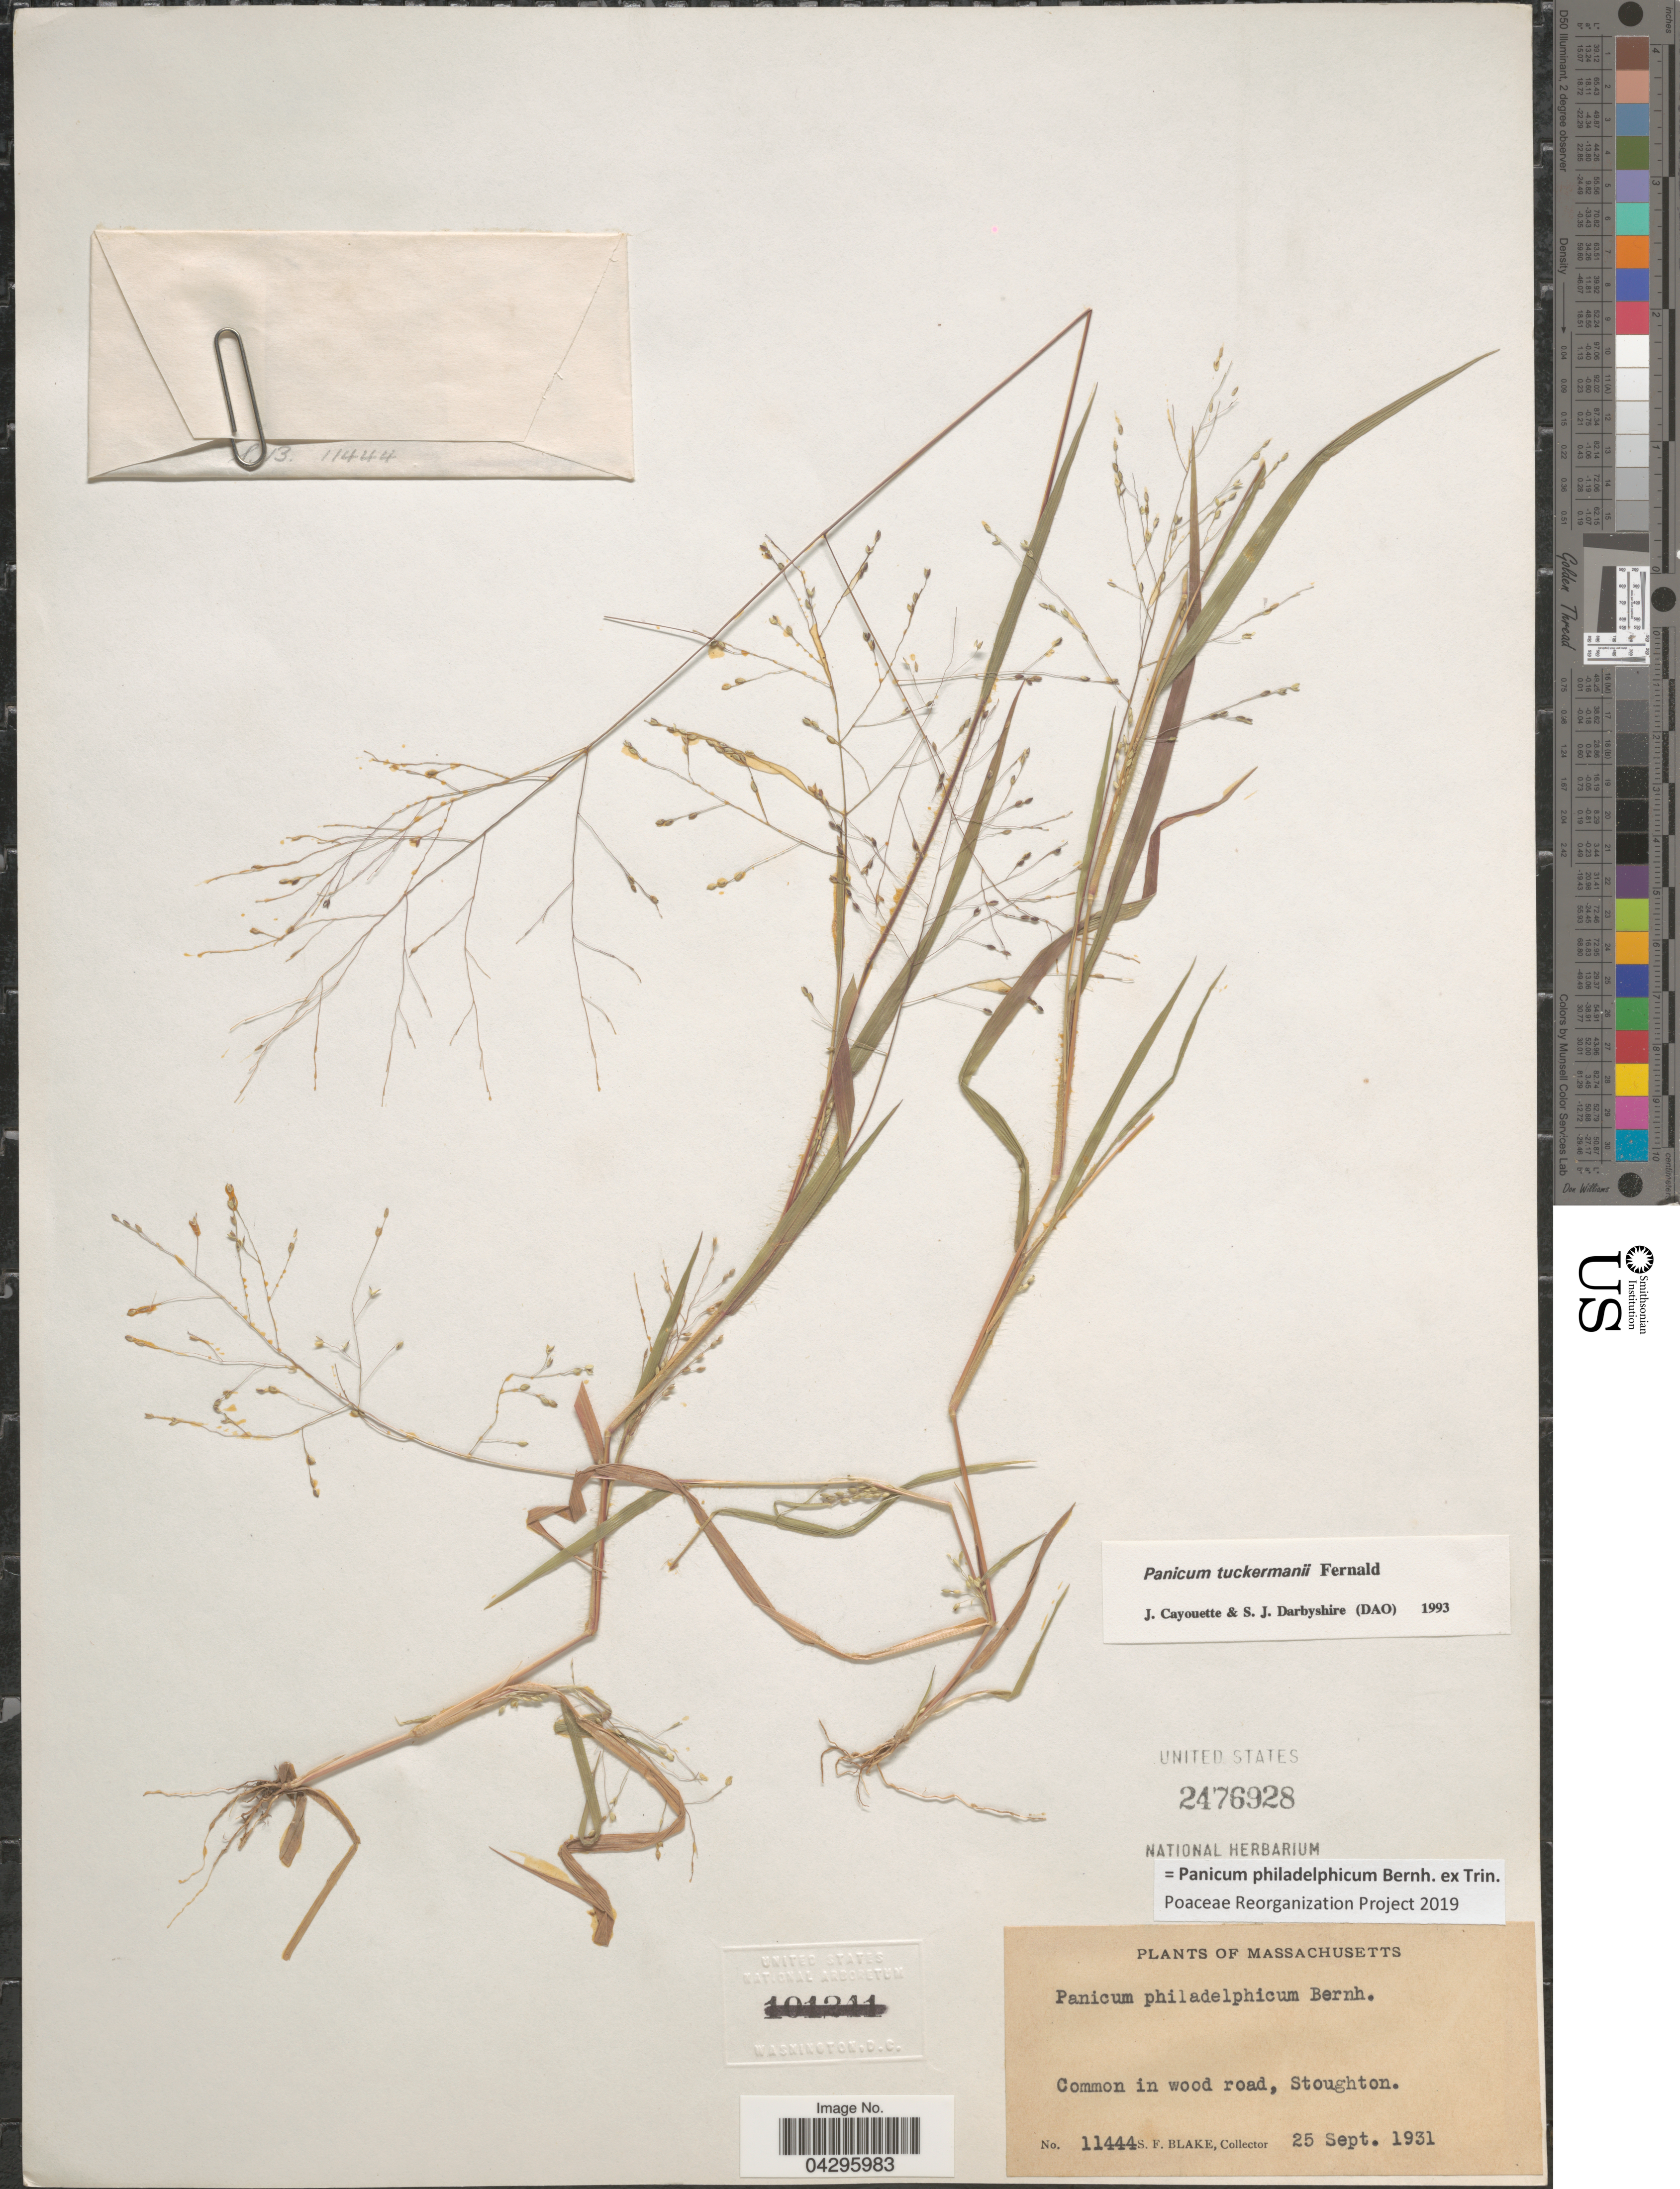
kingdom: Plantae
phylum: Tracheophyta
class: Liliopsida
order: Poales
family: Poaceae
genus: Panicum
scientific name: Panicum philadelphicum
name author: Bernh. ex Trin.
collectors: S. Blake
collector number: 11444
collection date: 1931-09-25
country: United States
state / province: Massachusetts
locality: Common in wood road, Stoughton.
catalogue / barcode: US 2476928